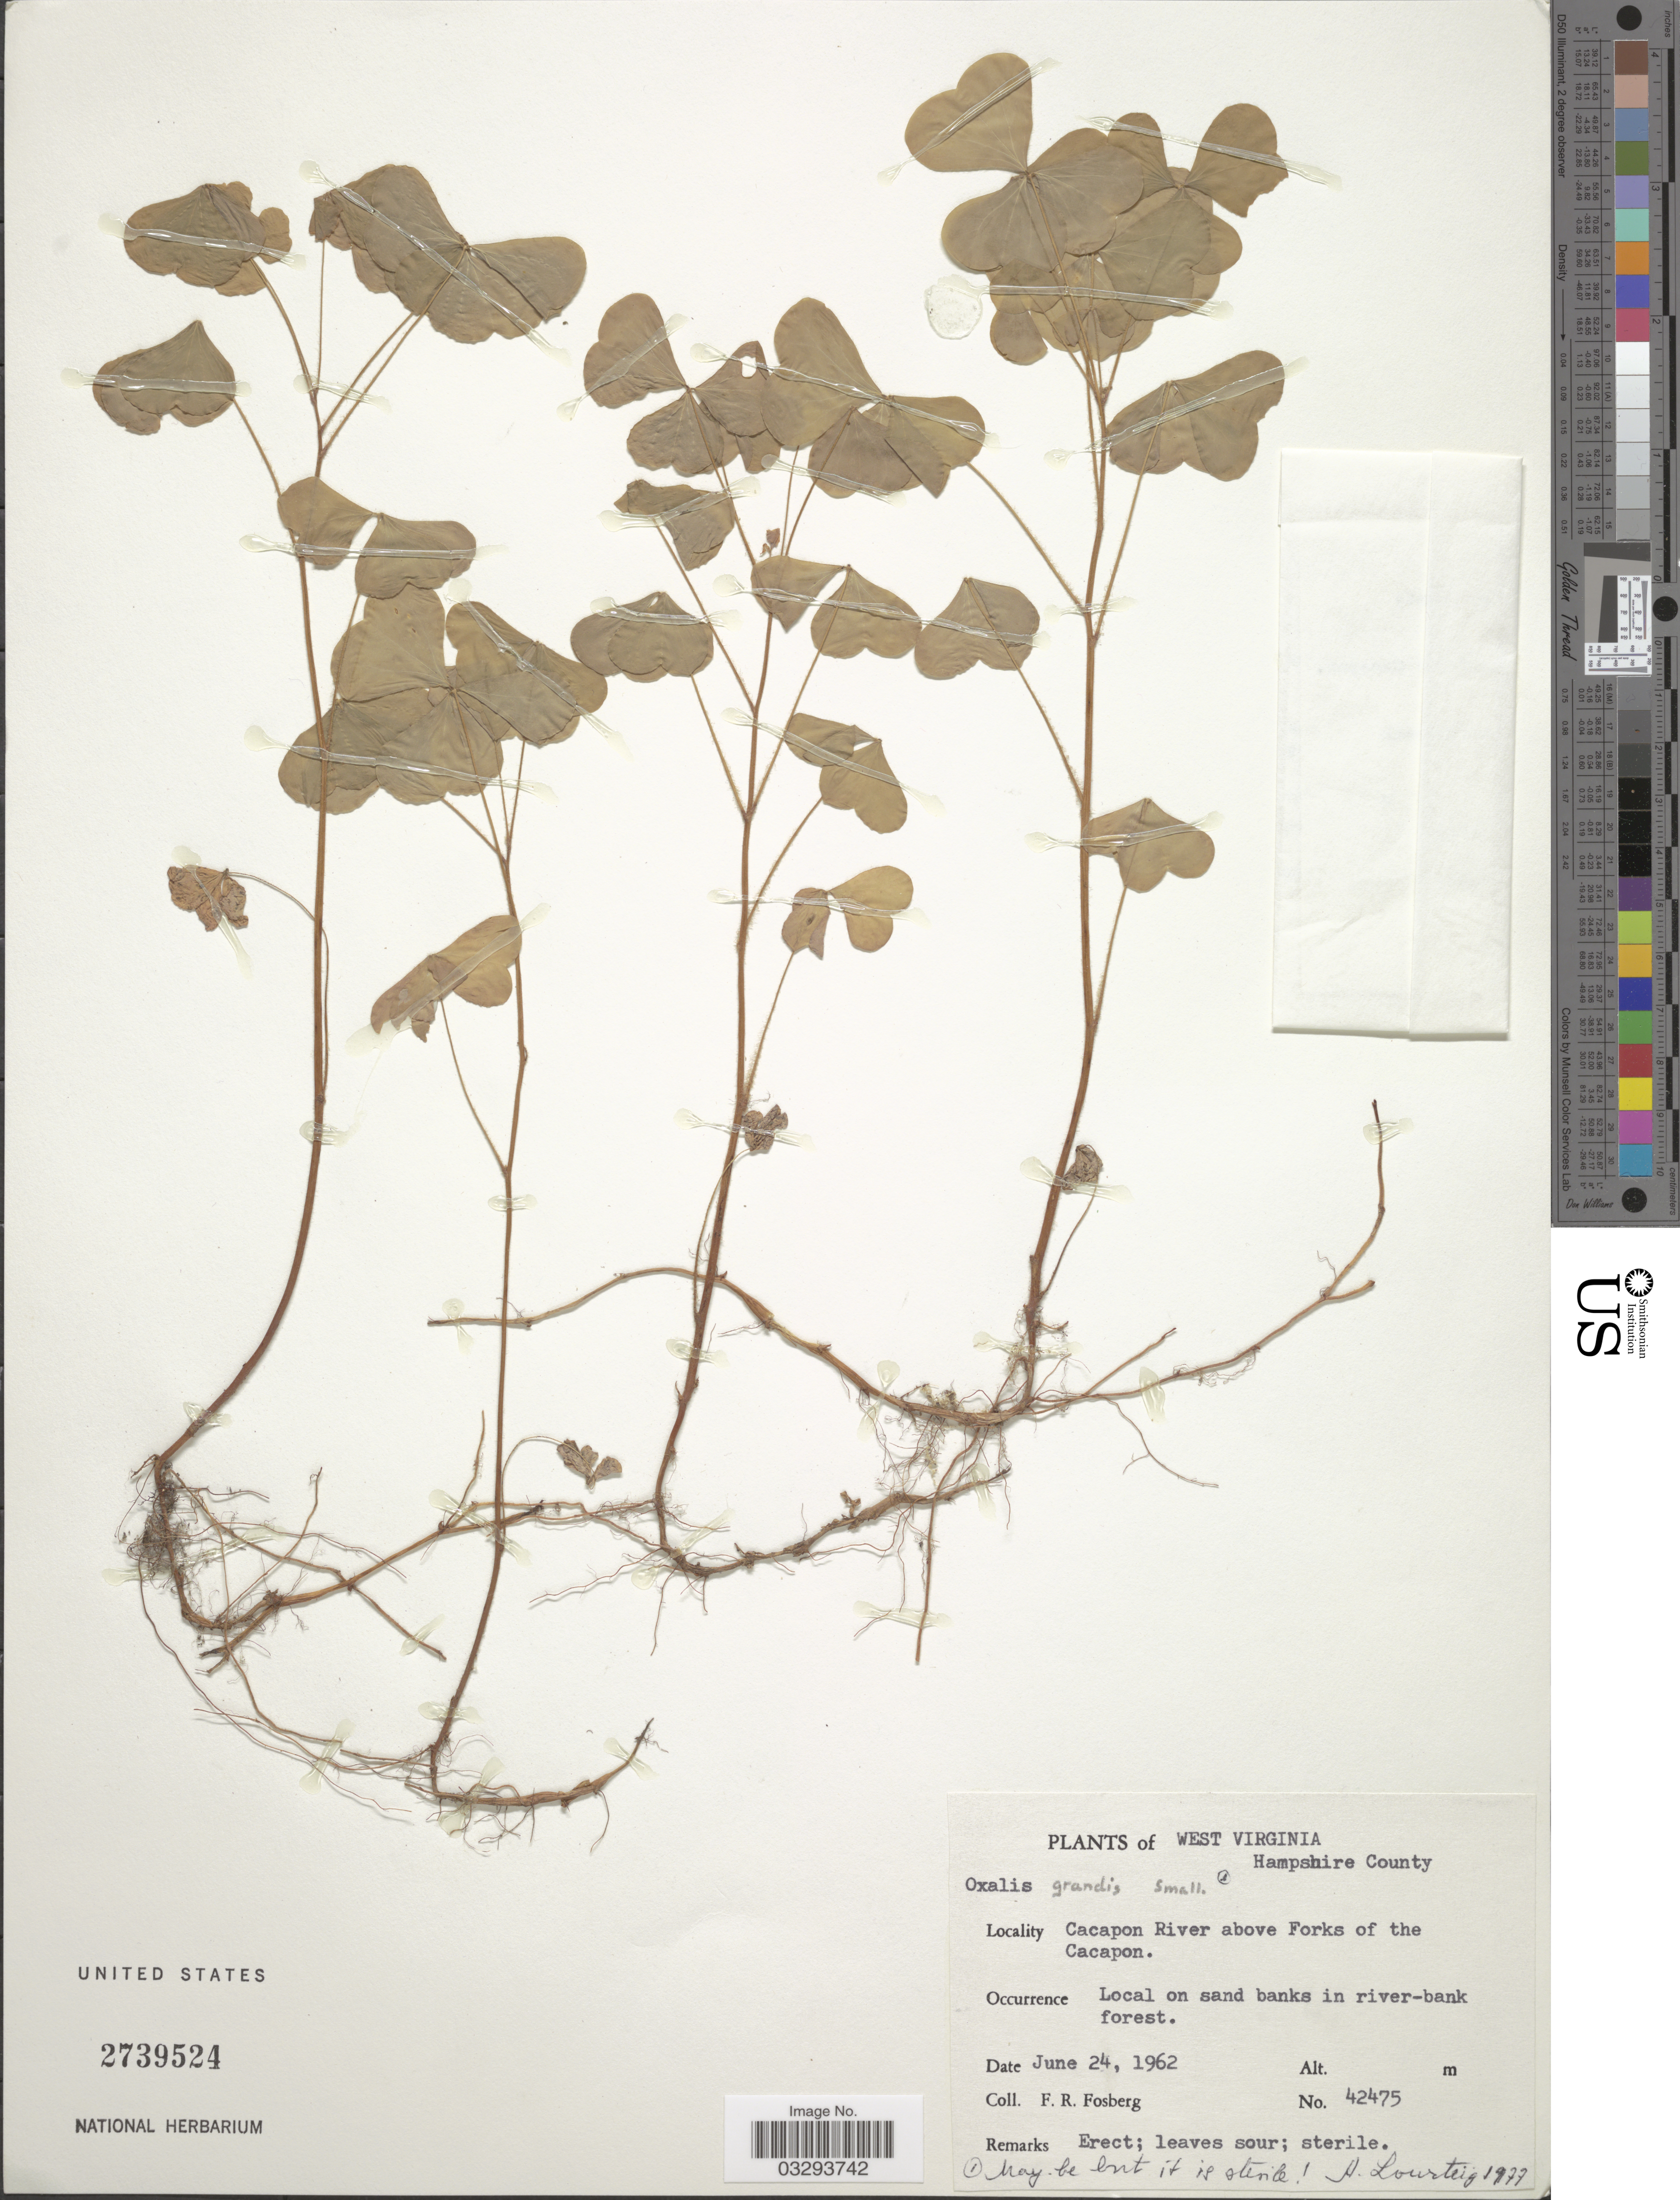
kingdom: Plantae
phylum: Tracheophyta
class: Magnoliopsida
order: Oxalidales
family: Oxalidaceae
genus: Oxalis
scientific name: Oxalis grandis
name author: Small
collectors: F. R. Fosberg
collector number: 42475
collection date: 1962-06-24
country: United States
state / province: West Virginia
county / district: Hampshire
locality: Hampshire County. Cacapon River above Forks of the Cacapon.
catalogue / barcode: US 2739524